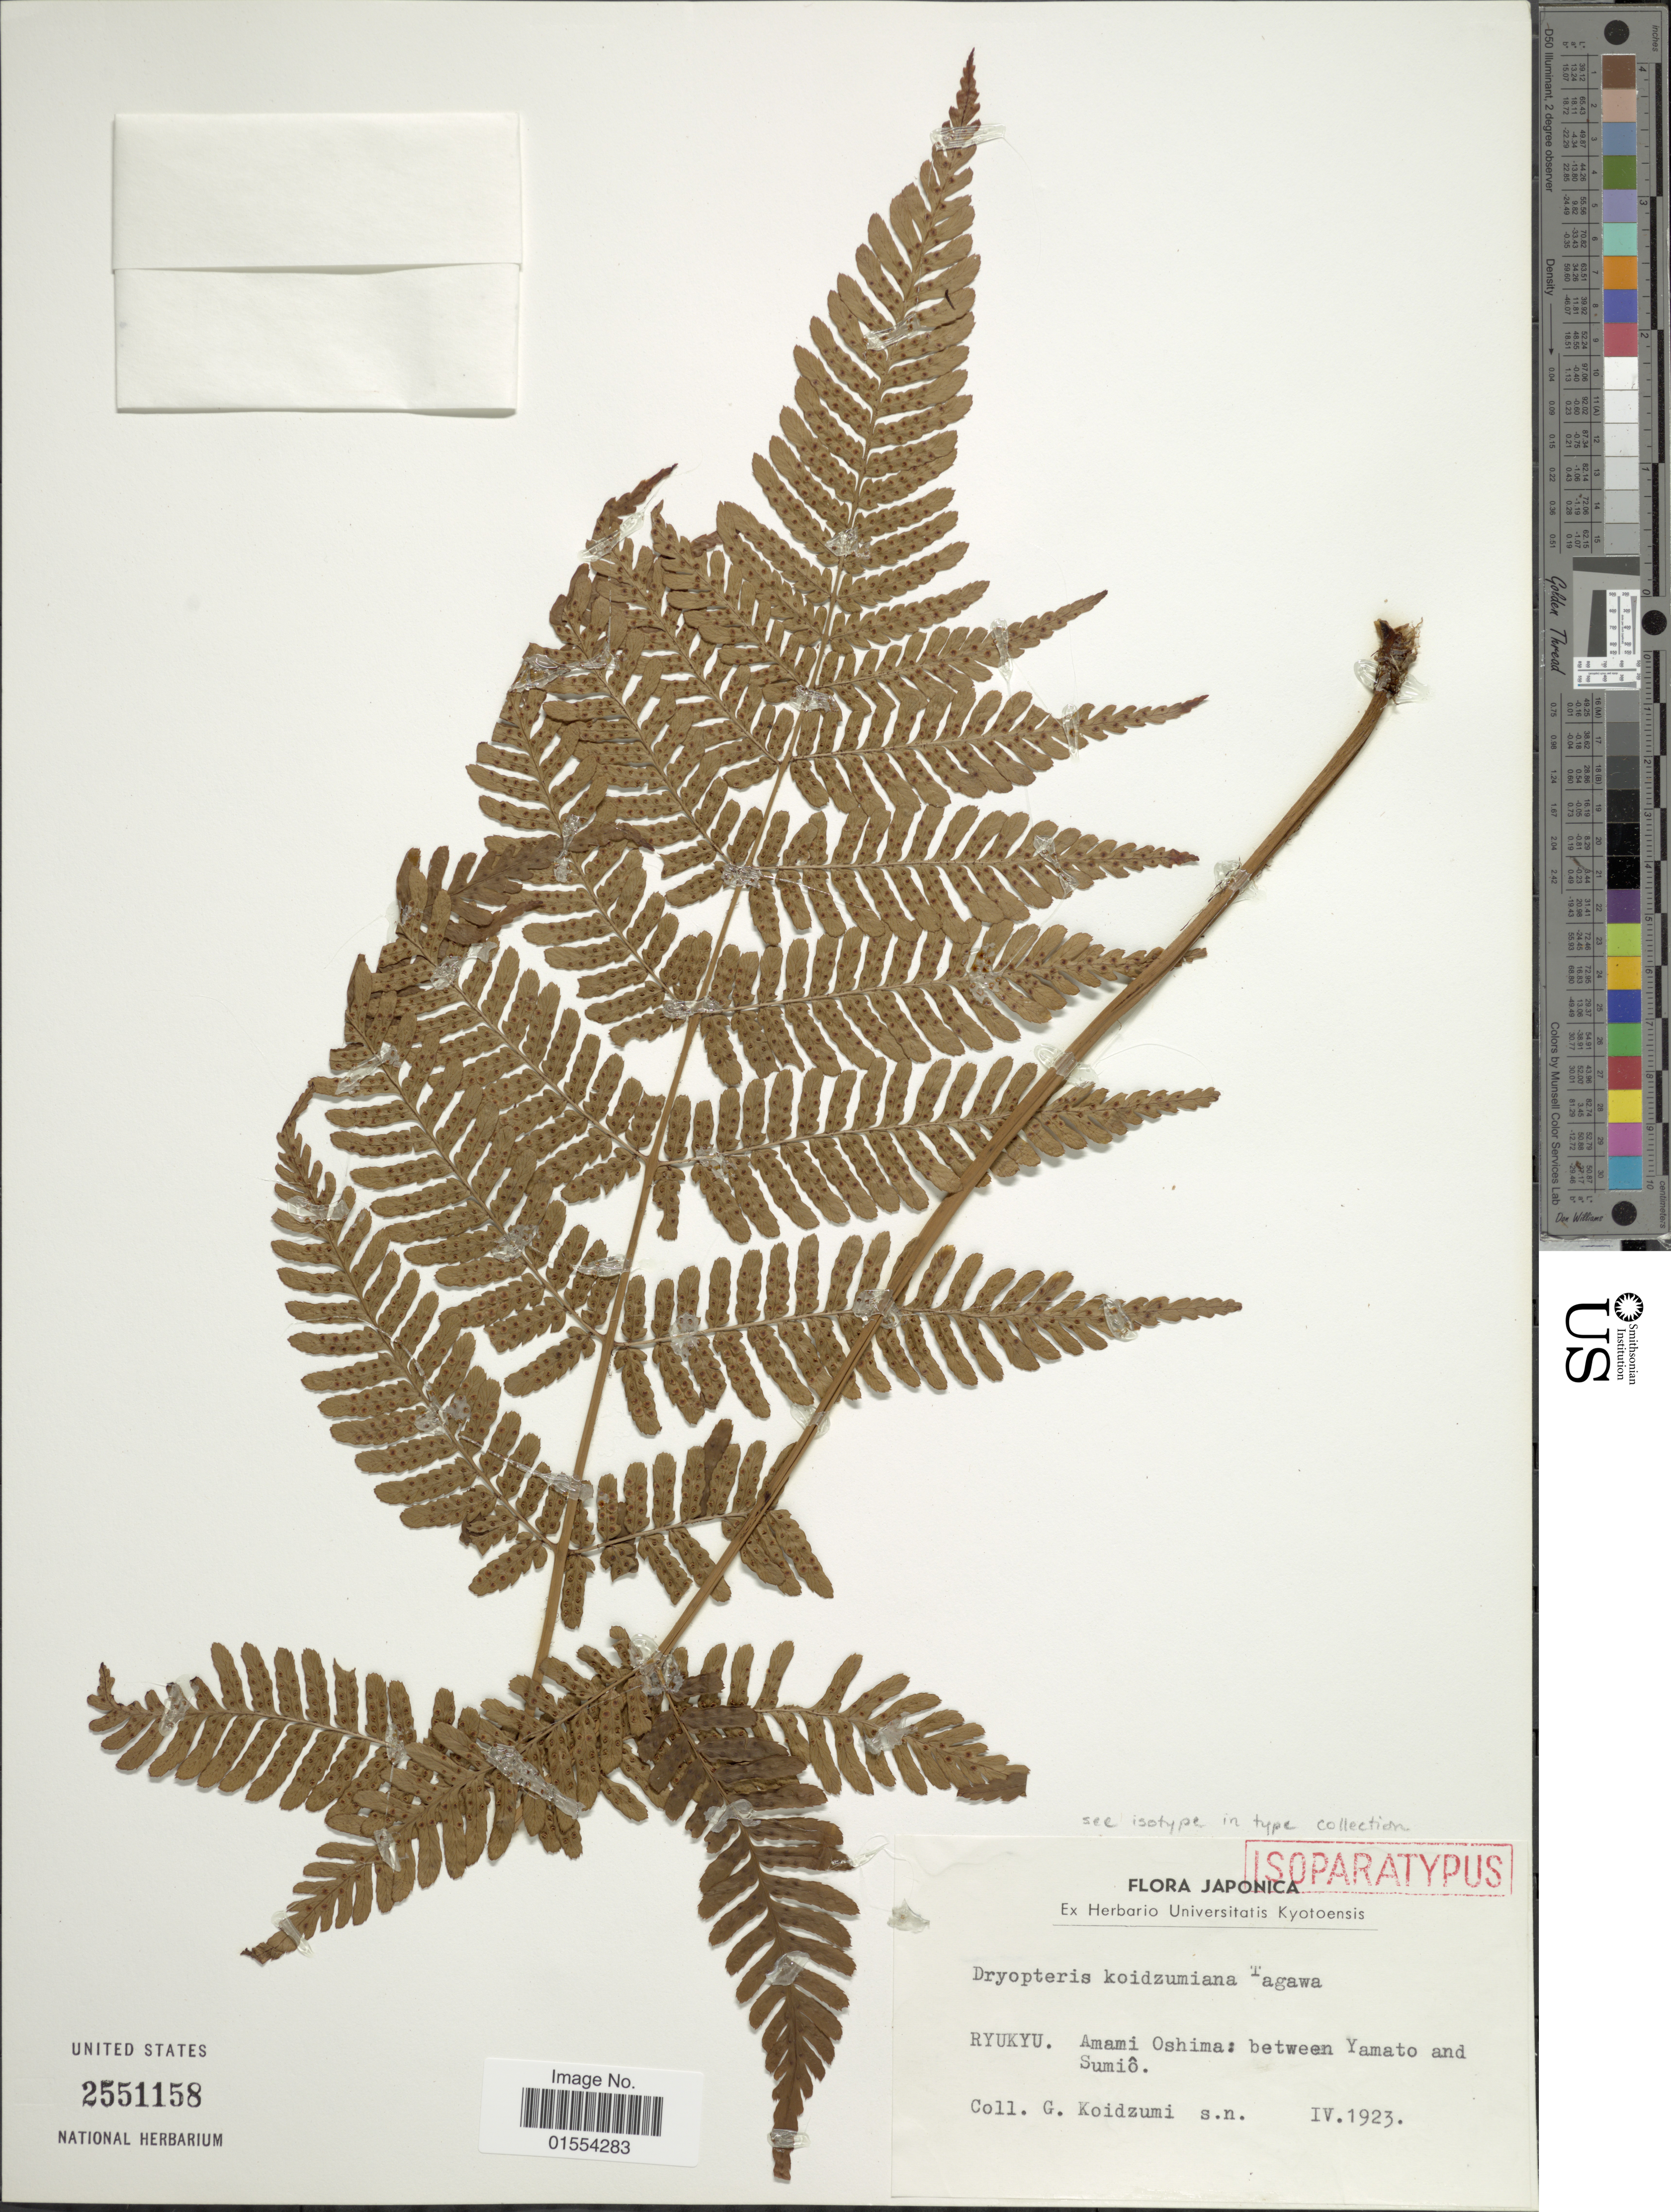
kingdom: Plantae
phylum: Tracheophyta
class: Polypodiopsida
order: Polypodiales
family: Dryopteridaceae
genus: Dryopteris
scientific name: Dryopteris koidzumiana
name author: Tagawa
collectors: G. Koidzumi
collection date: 1923-04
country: Japan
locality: Ryukyu, Amami Oshima: between Yamato and Sumio.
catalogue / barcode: US 2551158